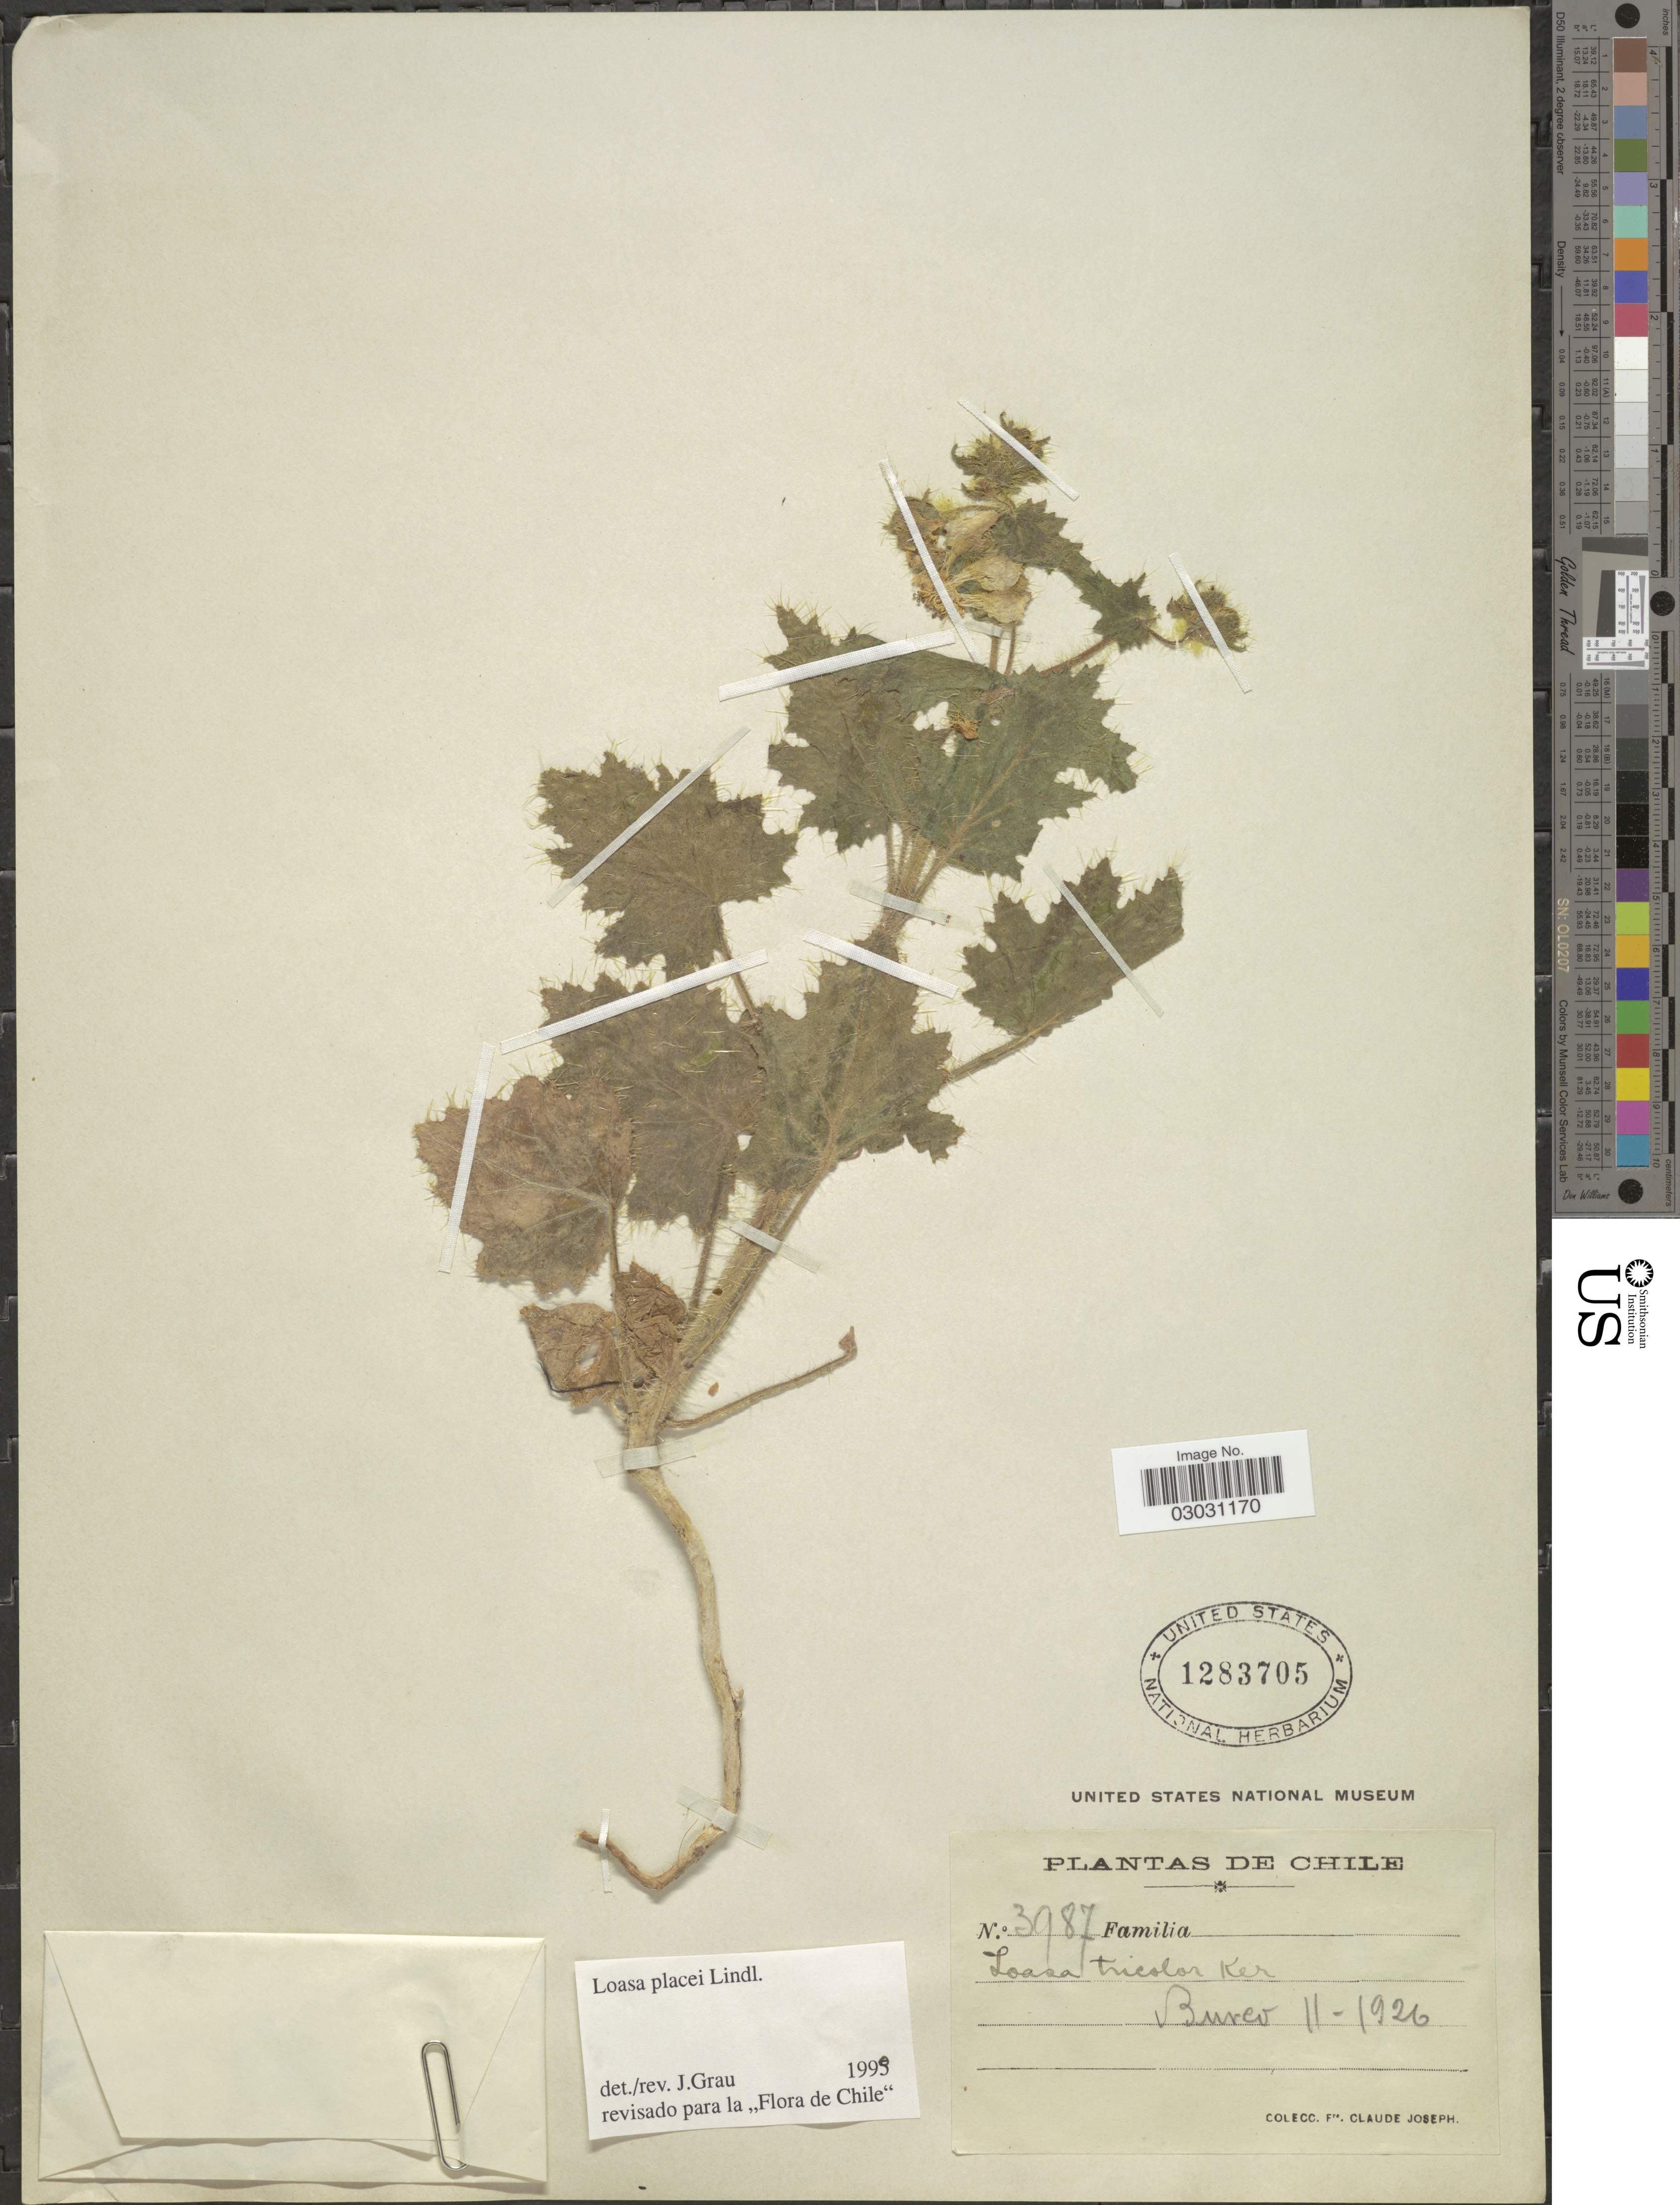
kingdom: Plantae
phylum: Tracheophyta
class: Magnoliopsida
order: Cornales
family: Loasaceae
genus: Loasa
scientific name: Loasa placei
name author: Bertero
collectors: Bro. Claude-Joseph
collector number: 3987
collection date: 1926-11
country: Chile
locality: Bureo.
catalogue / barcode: US 1283705